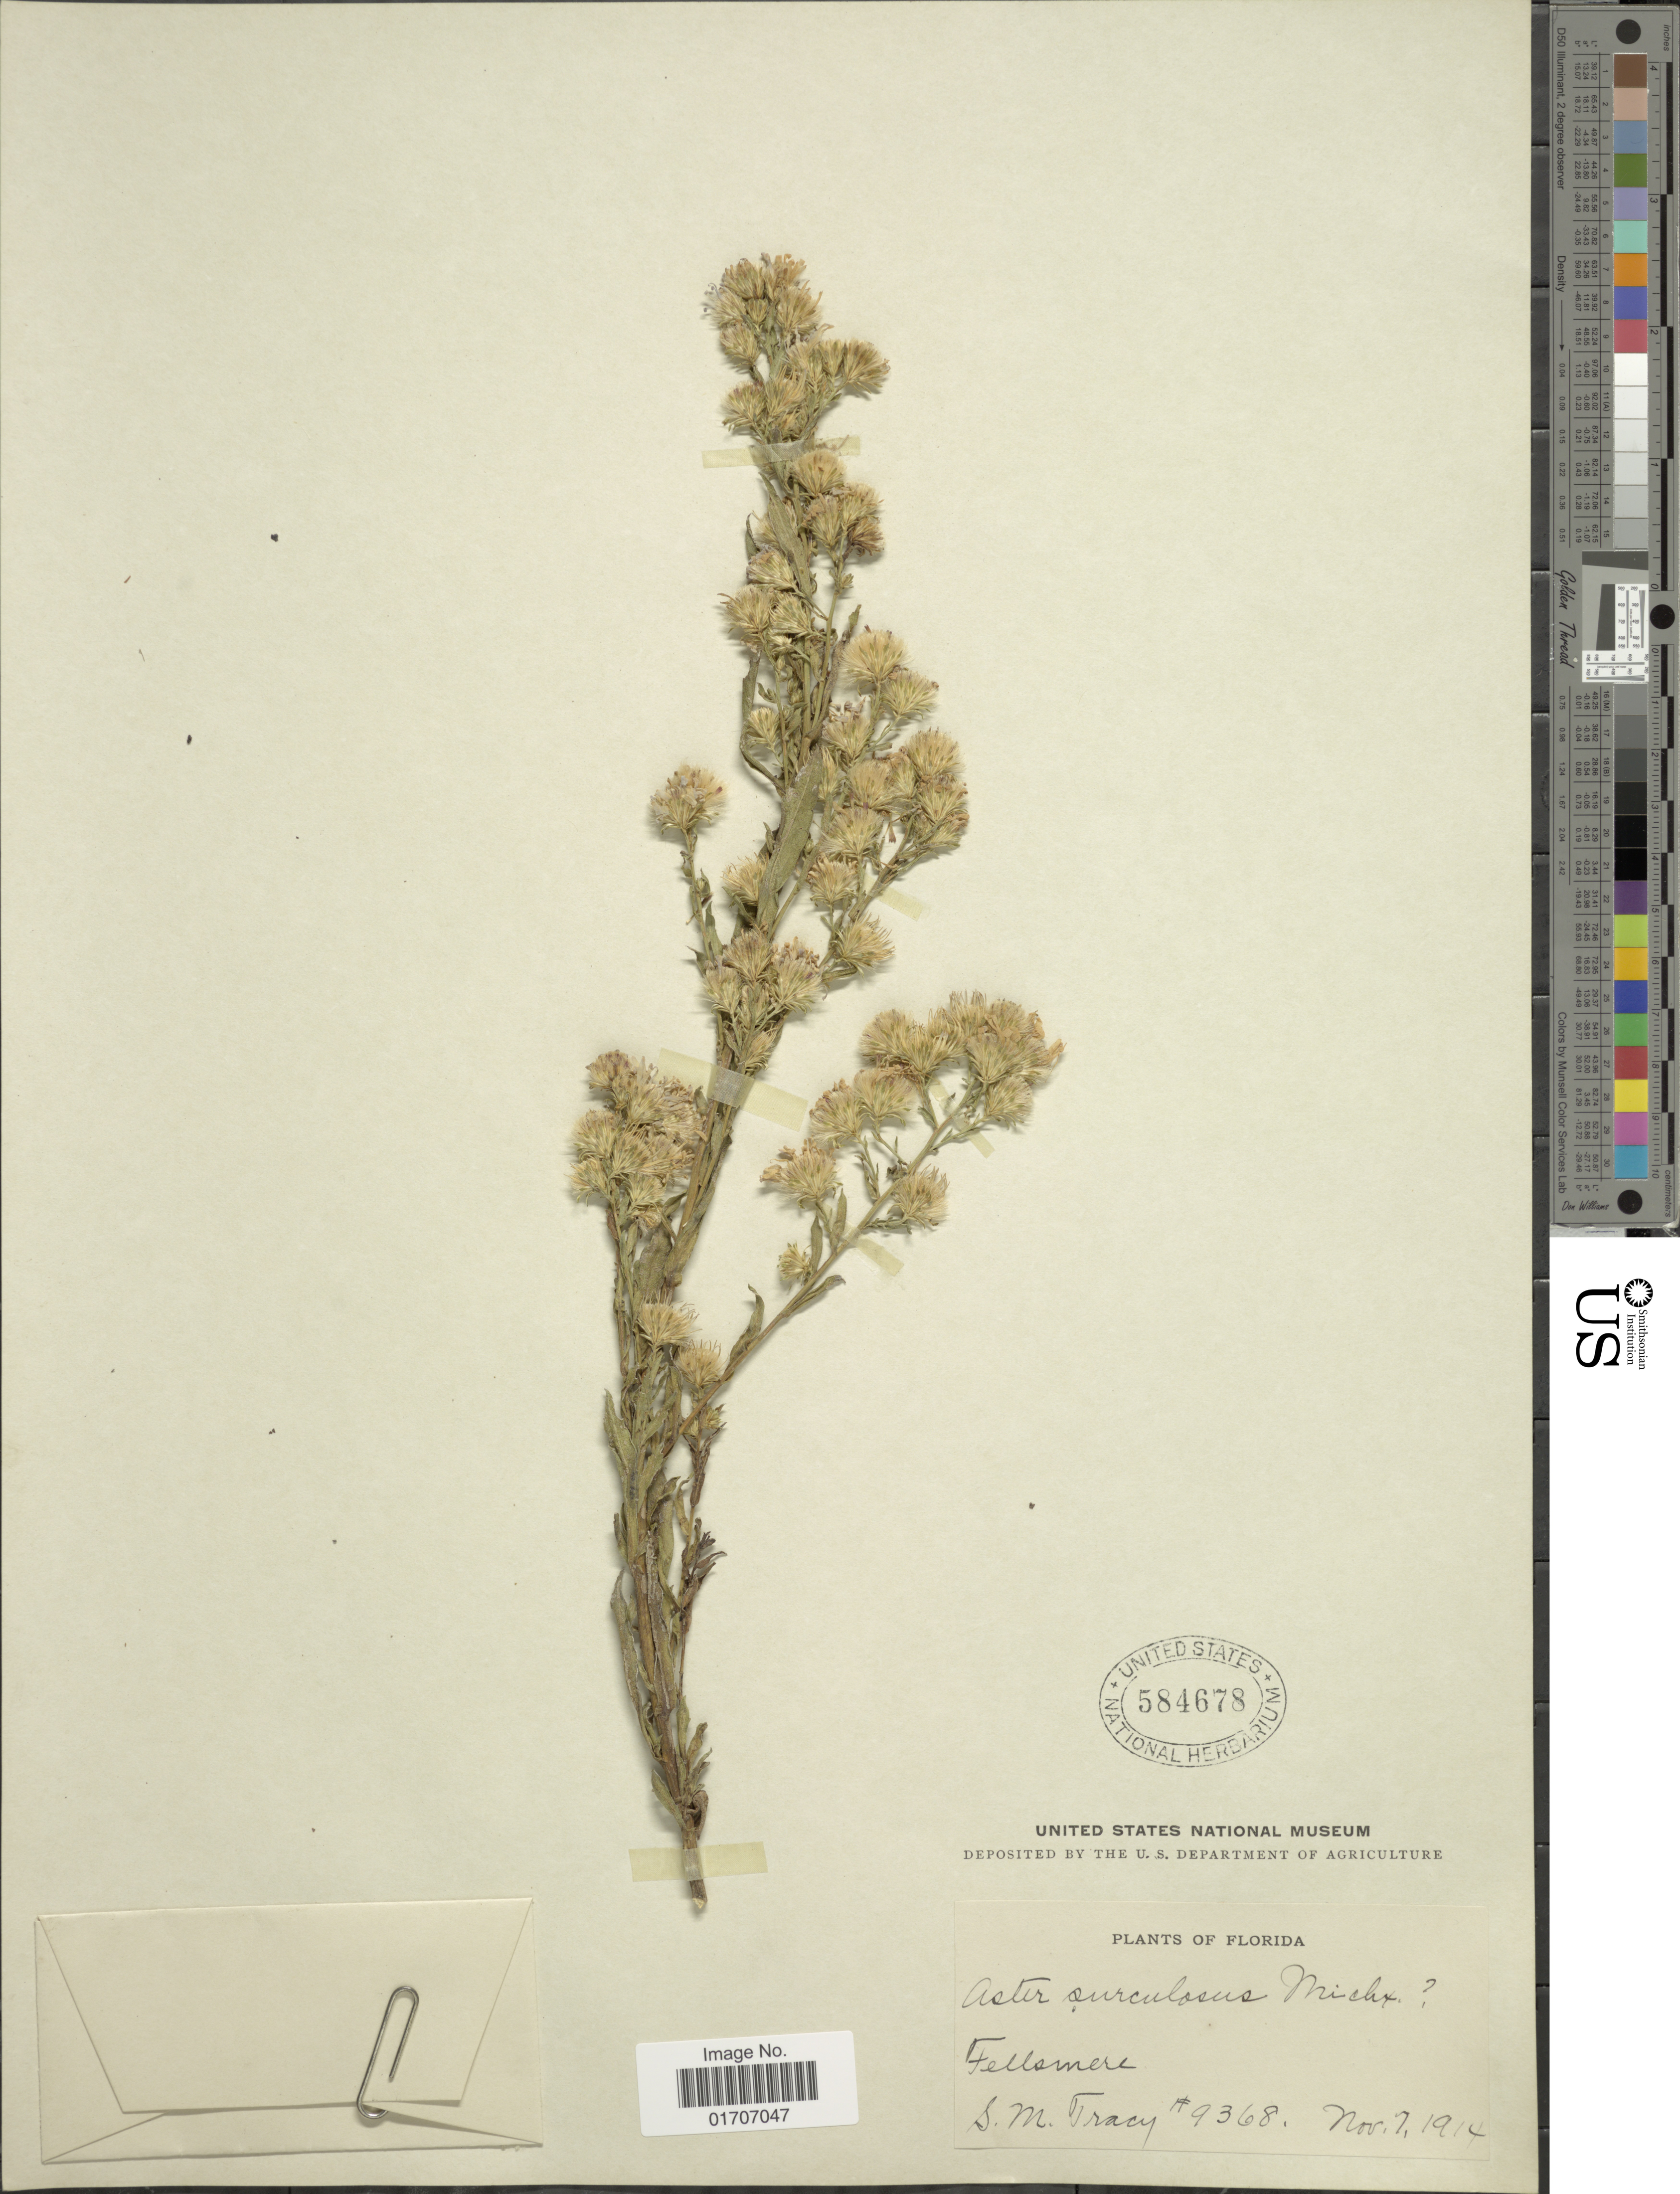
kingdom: Plantae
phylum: Tracheophyta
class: Magnoliopsida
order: Asterales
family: Asteraceae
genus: Eurybia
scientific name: Eurybia surculosa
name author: (Michx.) G.L. Nesom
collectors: S. M. Tracy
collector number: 9368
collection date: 1914-11-07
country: United States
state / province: Florida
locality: Fellsmere.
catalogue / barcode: US 584678